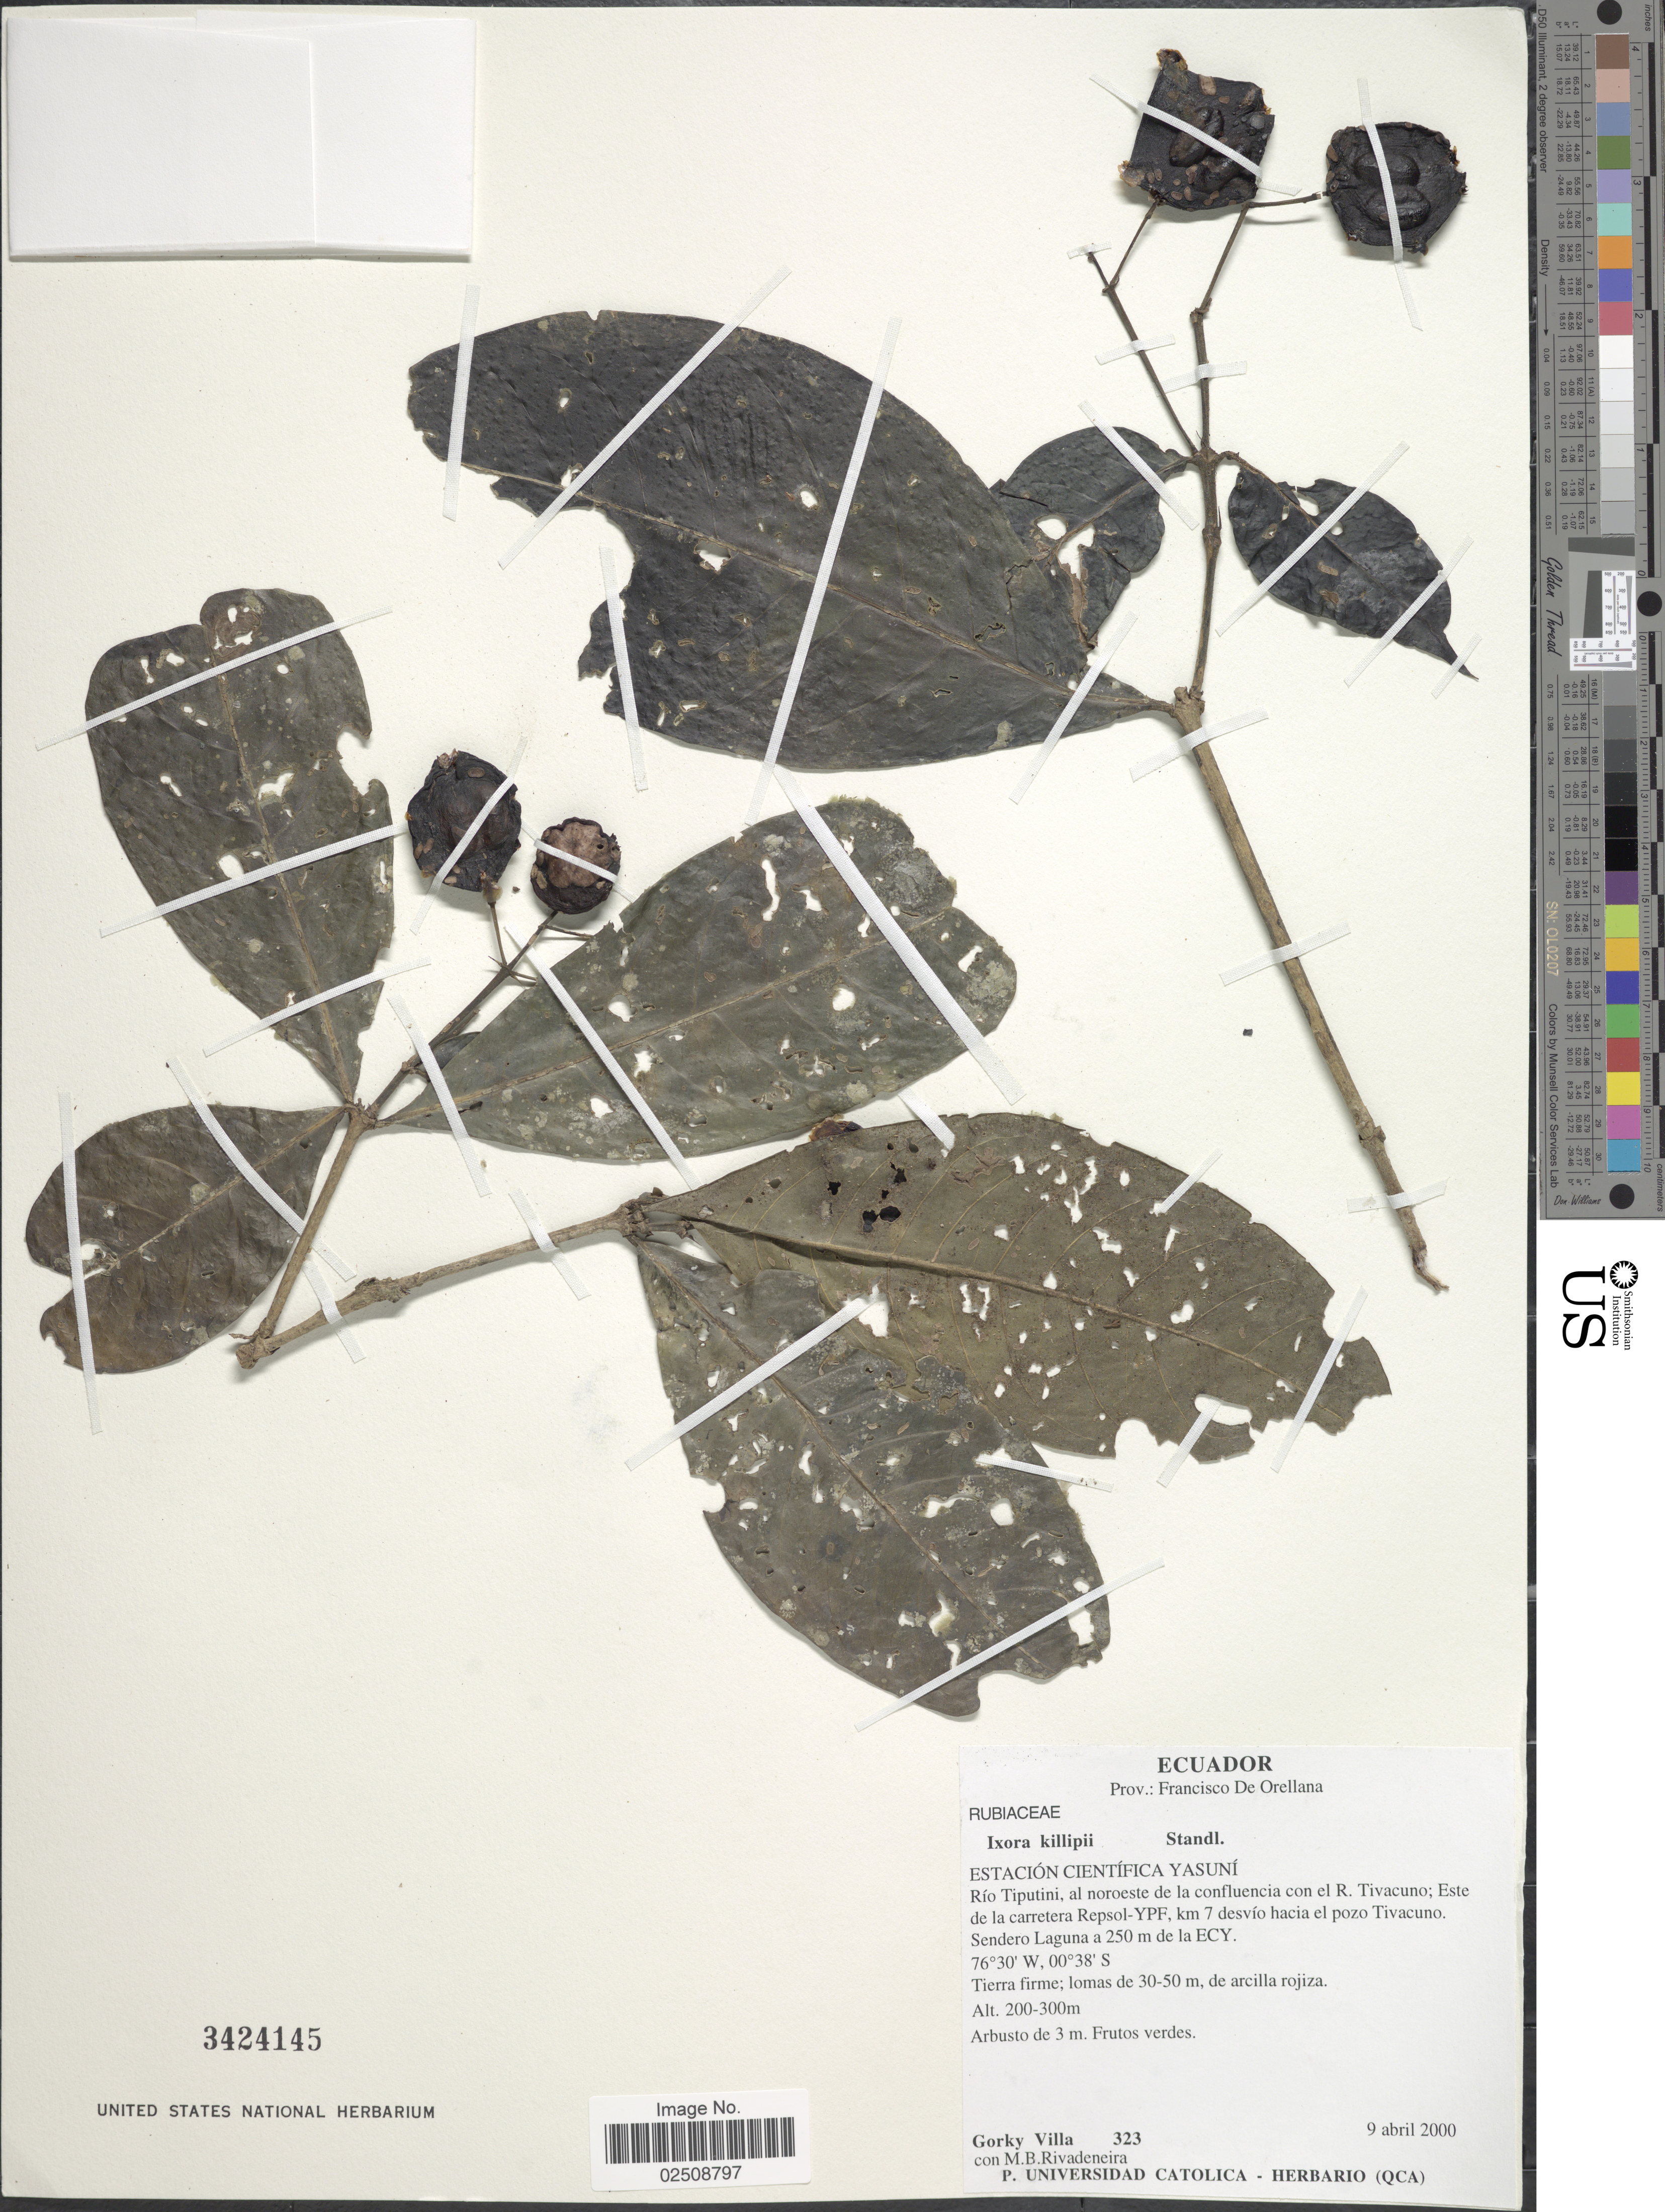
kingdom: Plantae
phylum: Tracheophyta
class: Magnoliopsida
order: Gentianales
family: Rubiaceae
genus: Ixora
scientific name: Ixora killipii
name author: Standl.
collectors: G. Villa & M. Rivadeneira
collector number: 323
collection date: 2000-04-09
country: Ecuador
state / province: Orellana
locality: Prov.: Francisco De Orellana. Estacion Cientifica Yasuni. Rio Tiputini, al noroeste de la confluencia con el R. Tivacuno; Este de la carretera Repsol-YPF, km 7 desvio hacia el pozo Tivacuno. Sendero Laguna a 250 m de la ECY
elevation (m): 200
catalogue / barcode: US 3424145